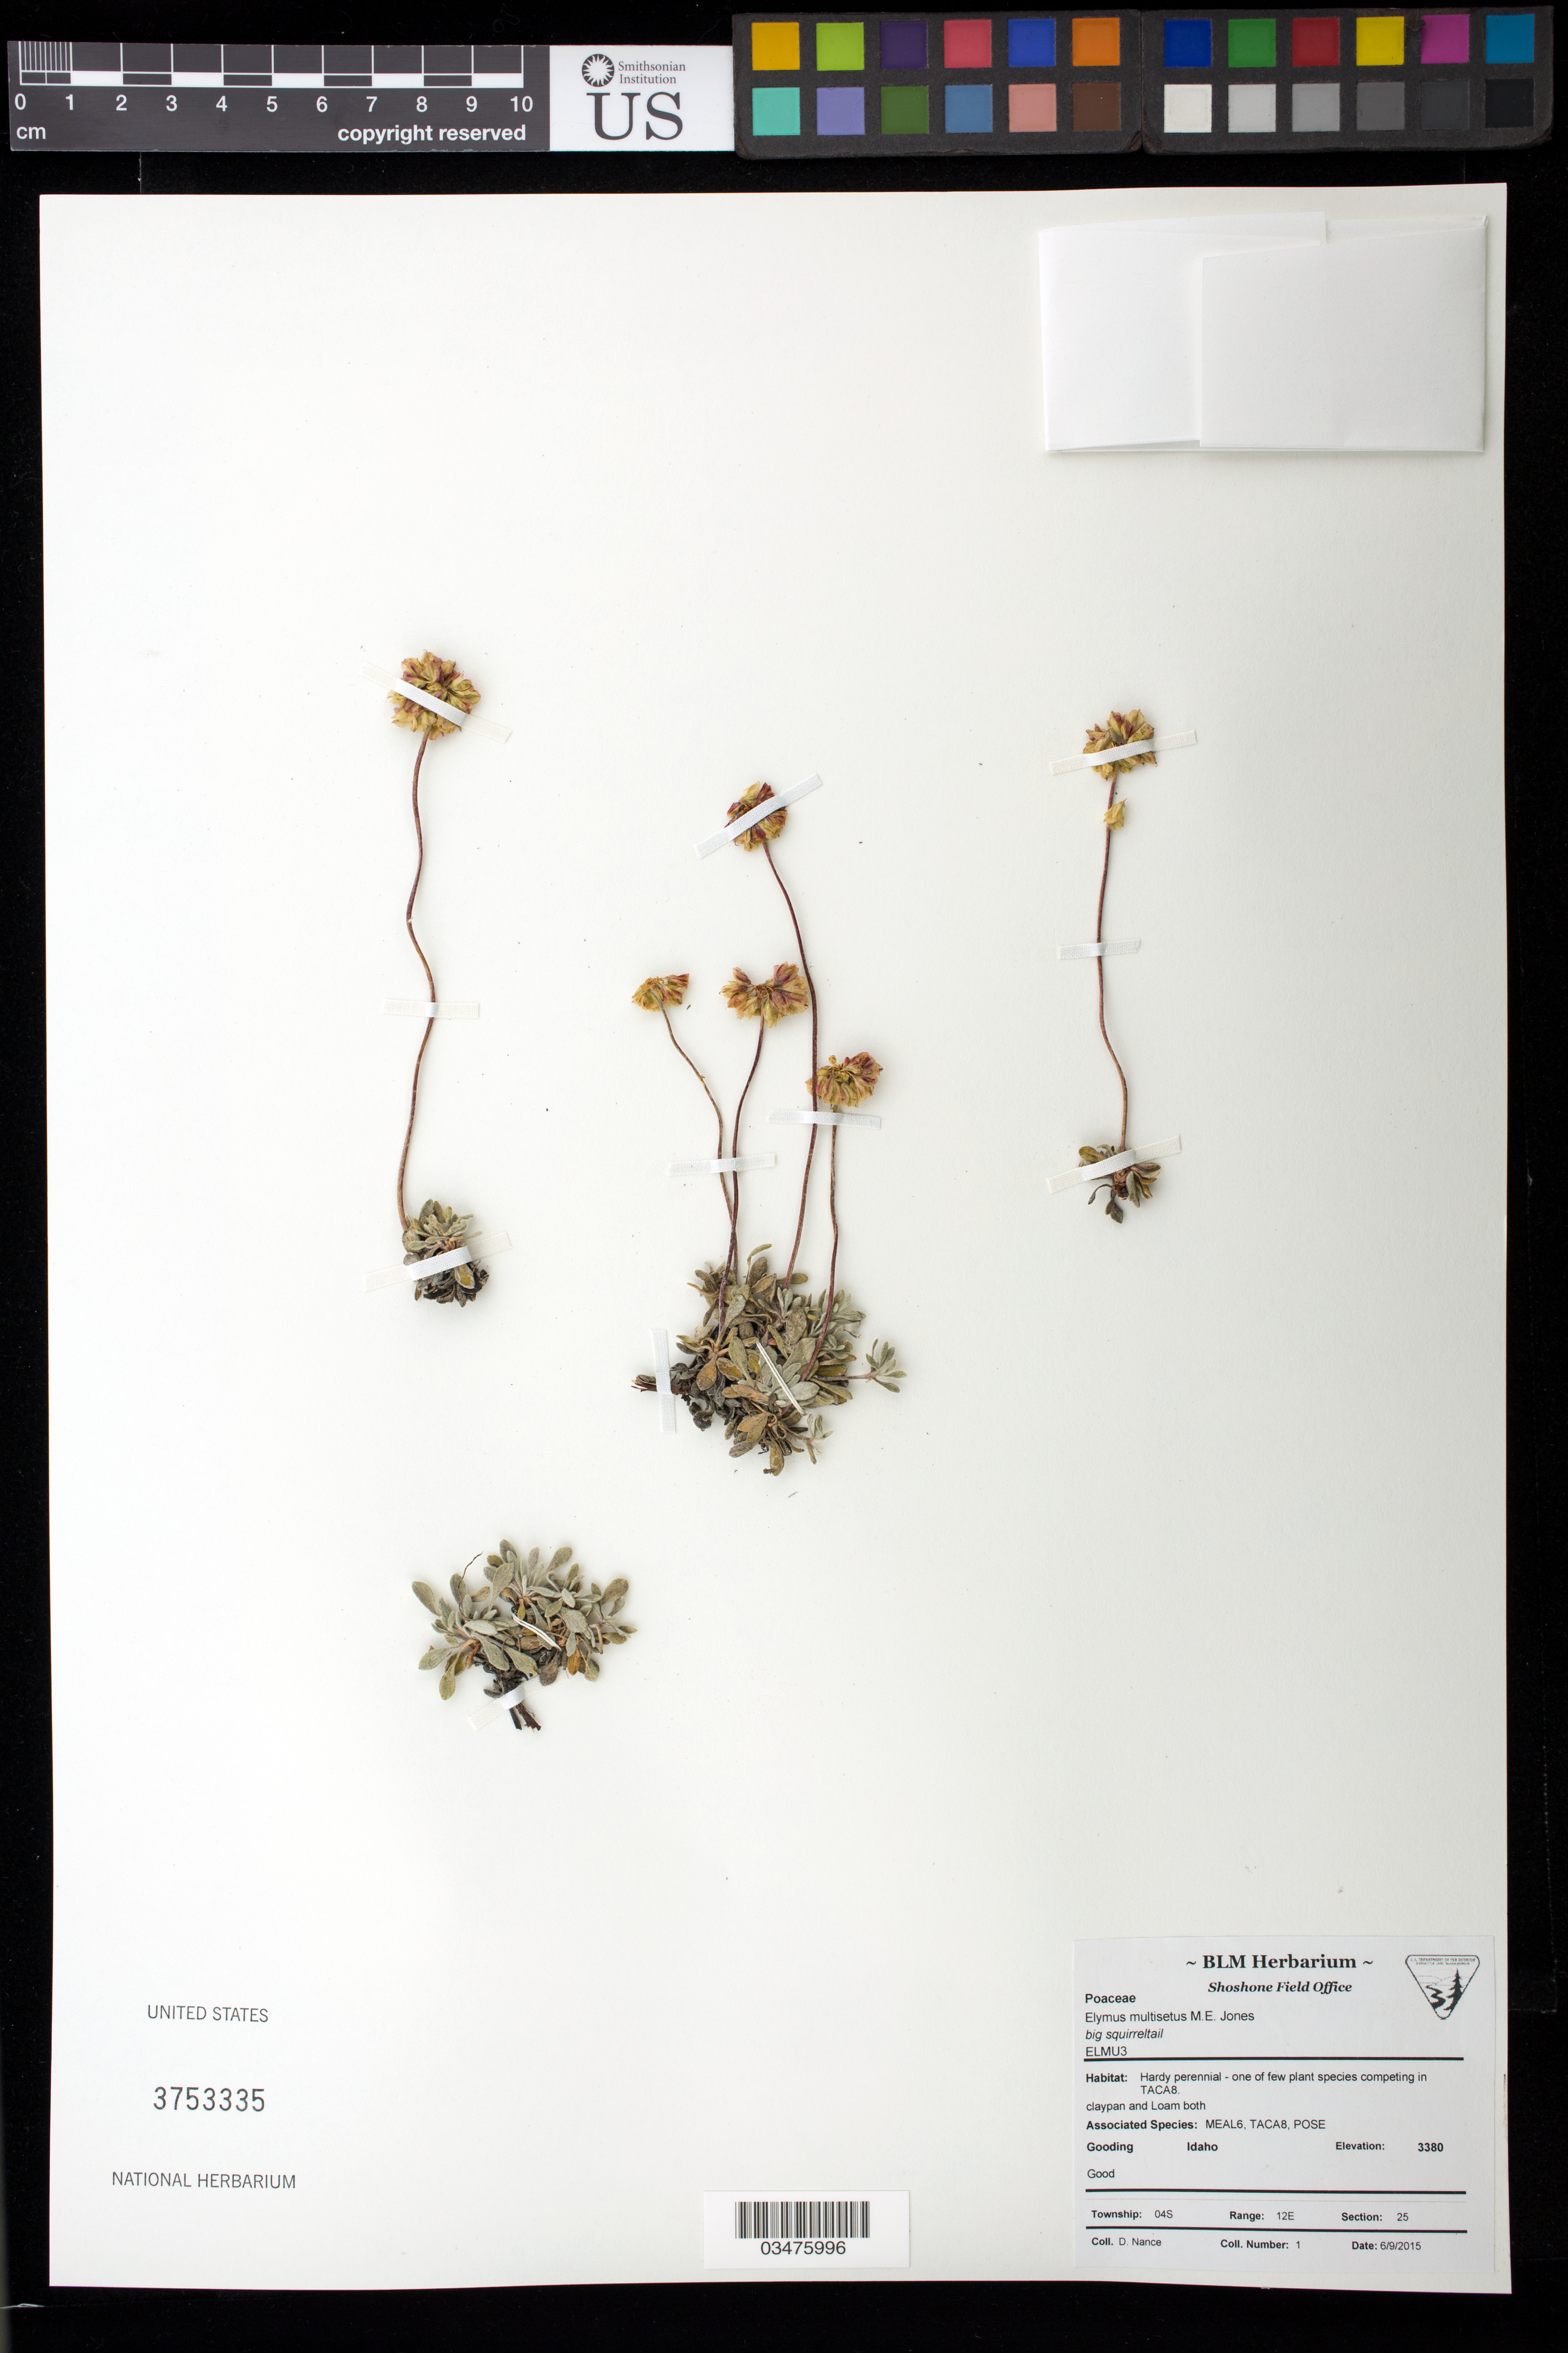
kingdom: Plantae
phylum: Tracheophyta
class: Liliopsida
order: Poales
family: Poaceae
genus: Elymus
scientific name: Elymus multisetus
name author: (J.G. Sm.) Burtt Davy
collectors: D. Nance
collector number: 1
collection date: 2015-06-09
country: United States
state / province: Idaho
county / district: Gooding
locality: Township 04S, Range 12E, Section 25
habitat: Claypan and loam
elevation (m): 1030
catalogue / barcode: US 3753335